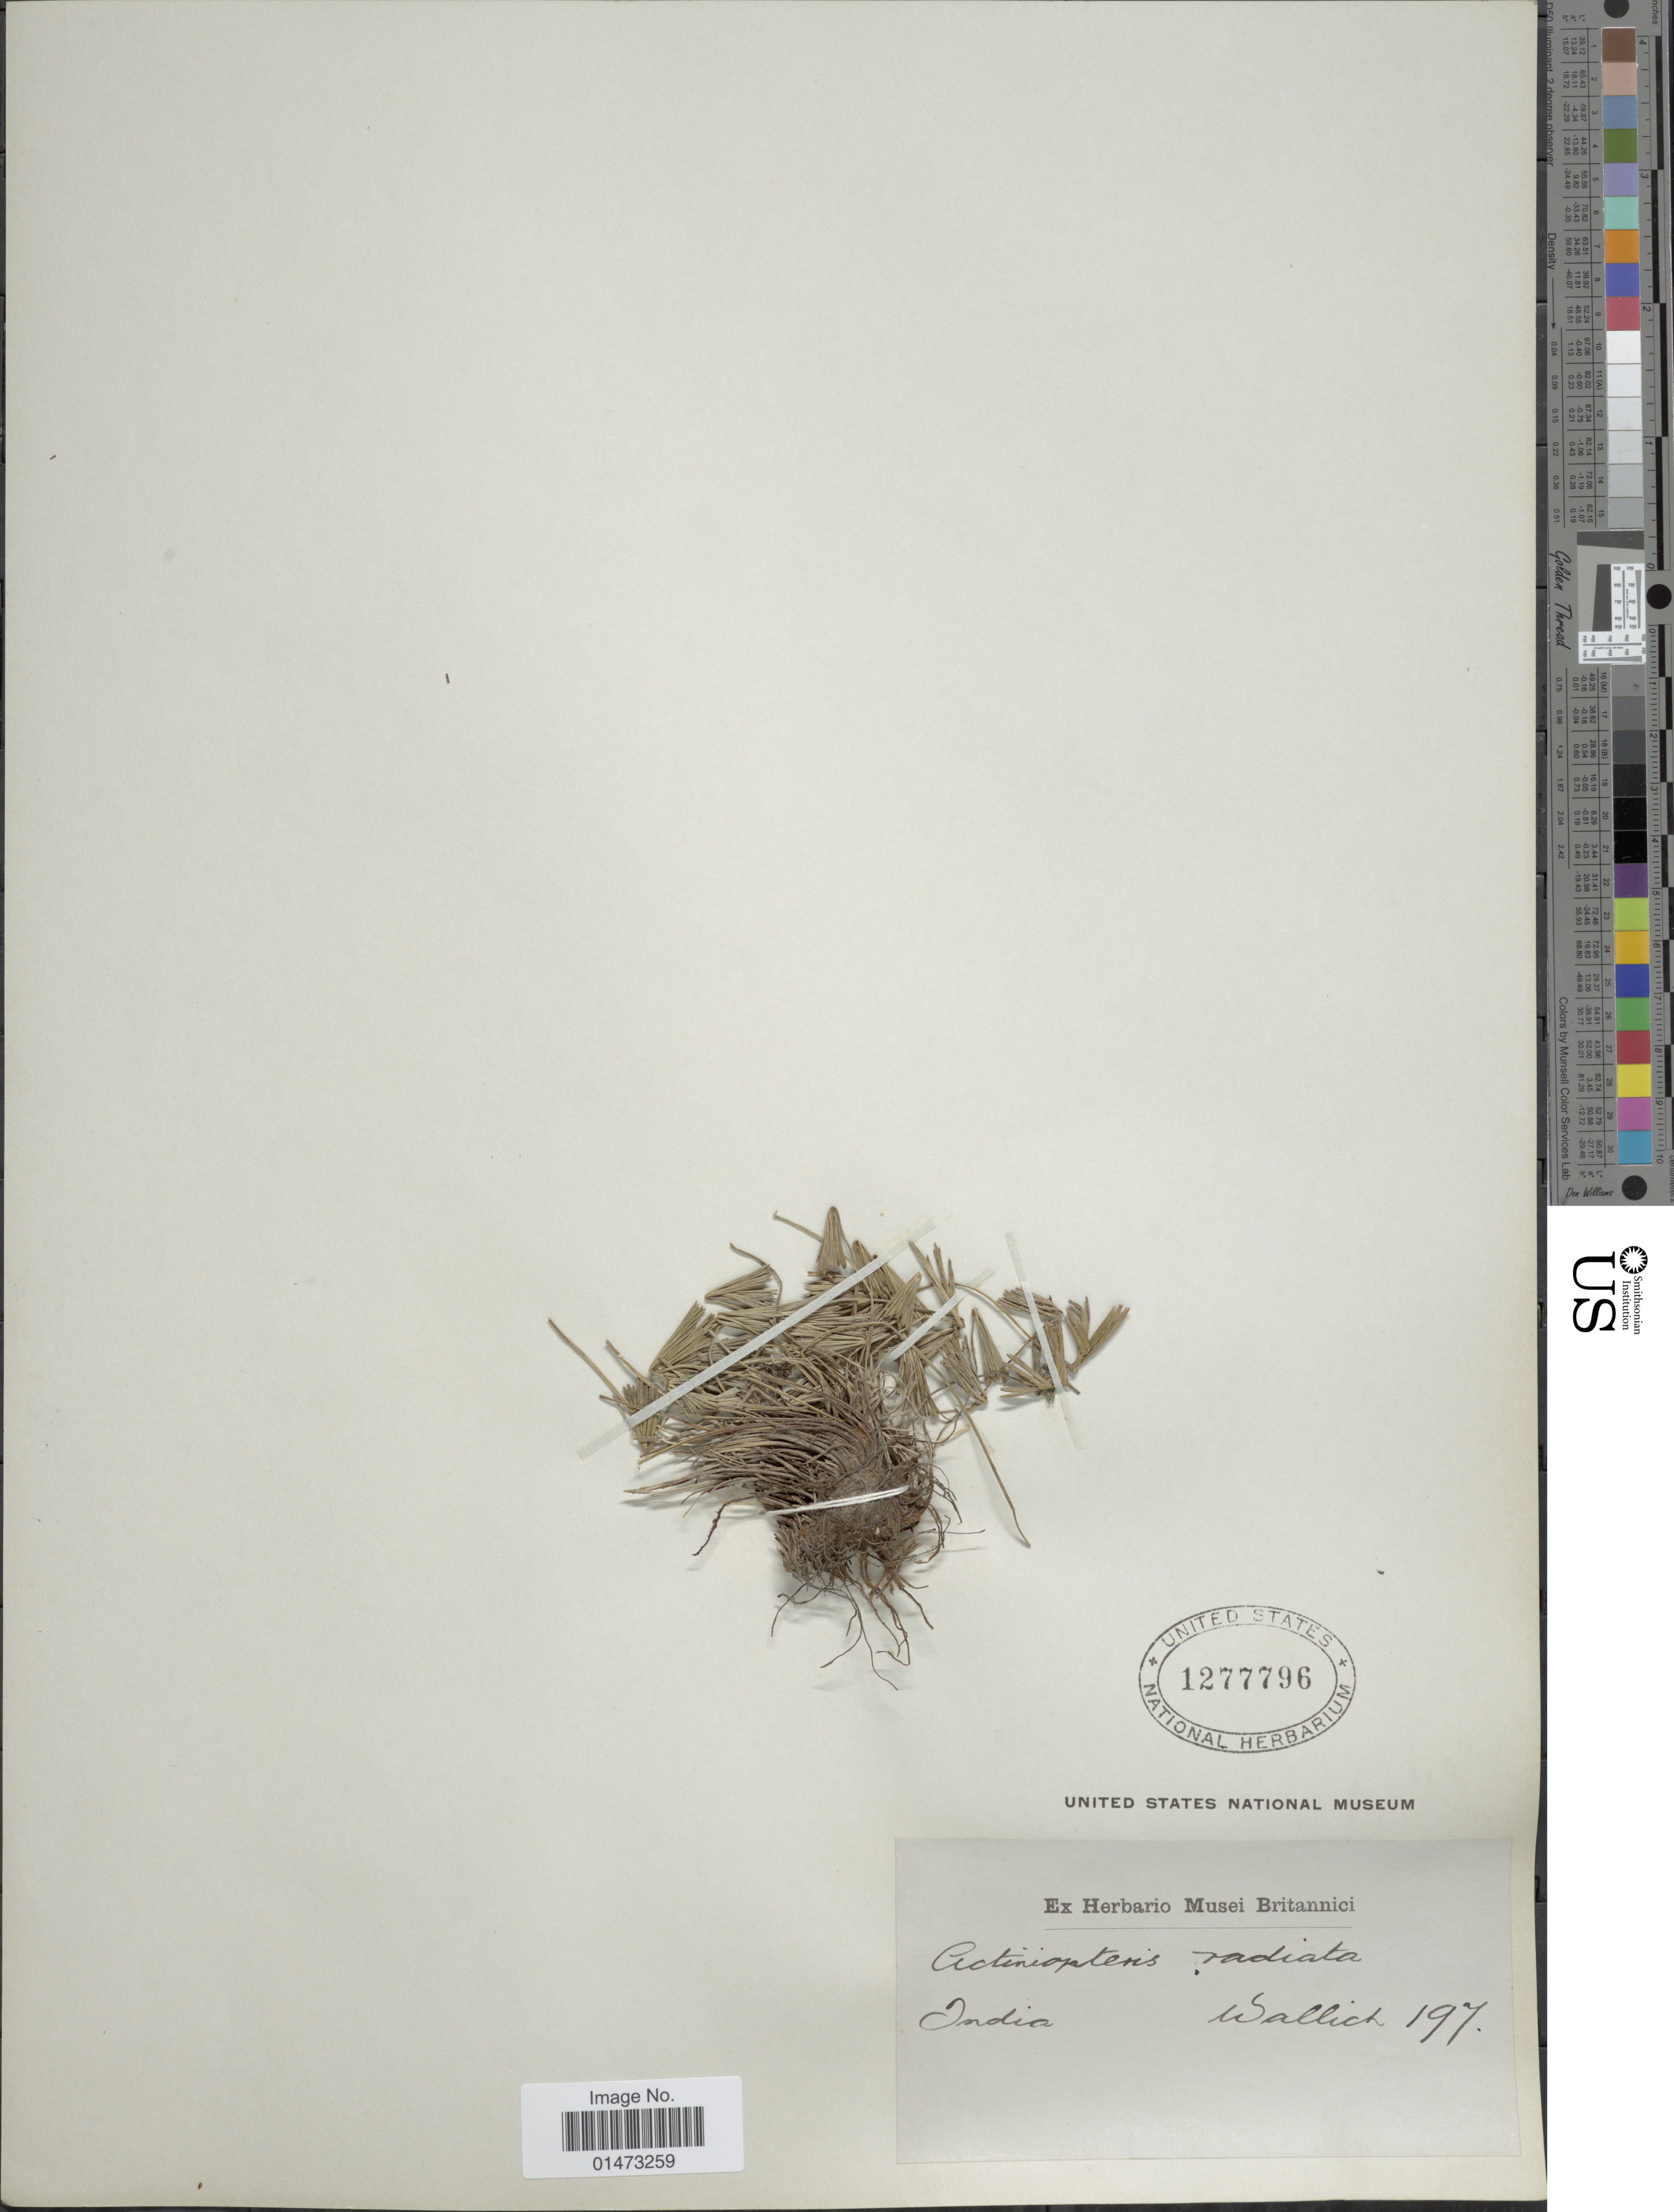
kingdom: Plantae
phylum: Tracheophyta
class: Polypodiopsida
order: Polypodiales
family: Pteridaceae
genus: Actiniopteris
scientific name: Actiniopteris radiata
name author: (Sw.) Link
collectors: -- Wallich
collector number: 197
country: India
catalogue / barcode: US 1277796